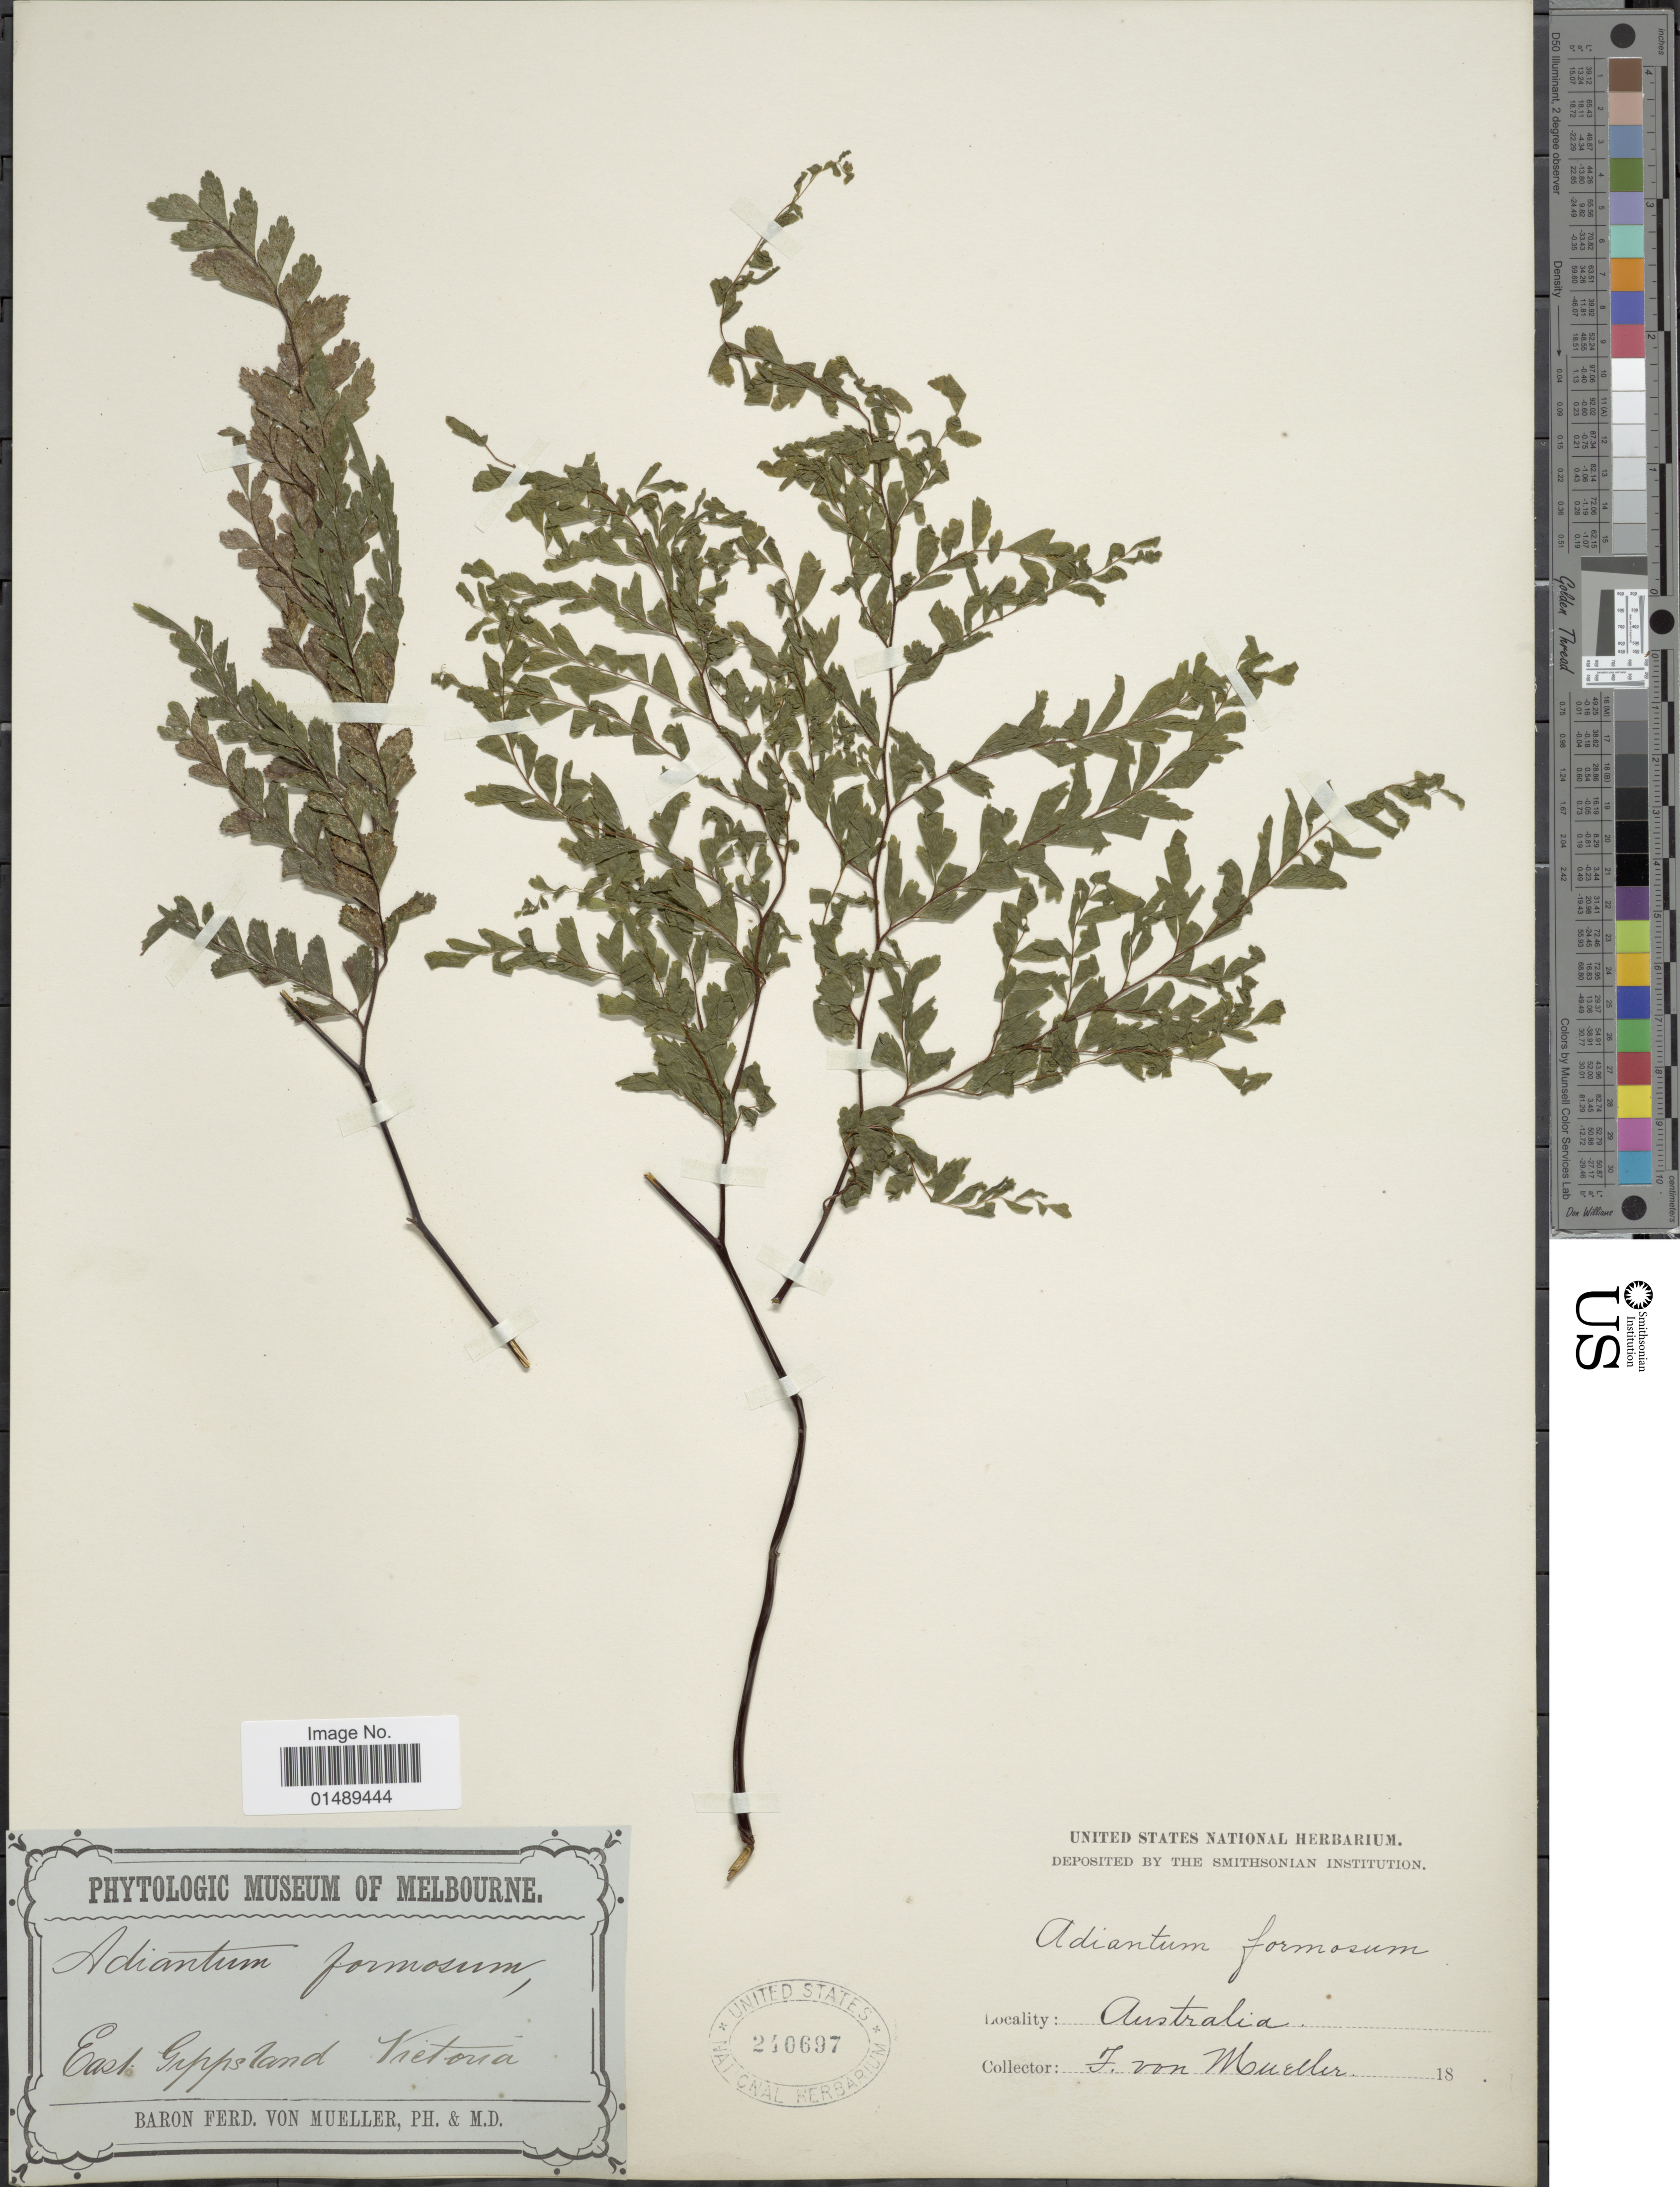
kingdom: Plantae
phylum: Tracheophyta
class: Polypodiopsida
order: Polypodiales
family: Pteridaceae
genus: Adiantum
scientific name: Adiantum formosum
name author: R. Br.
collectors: F. von Mueller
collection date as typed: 18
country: Australia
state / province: Victoria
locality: East Gippsland Victoria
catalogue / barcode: US 240697